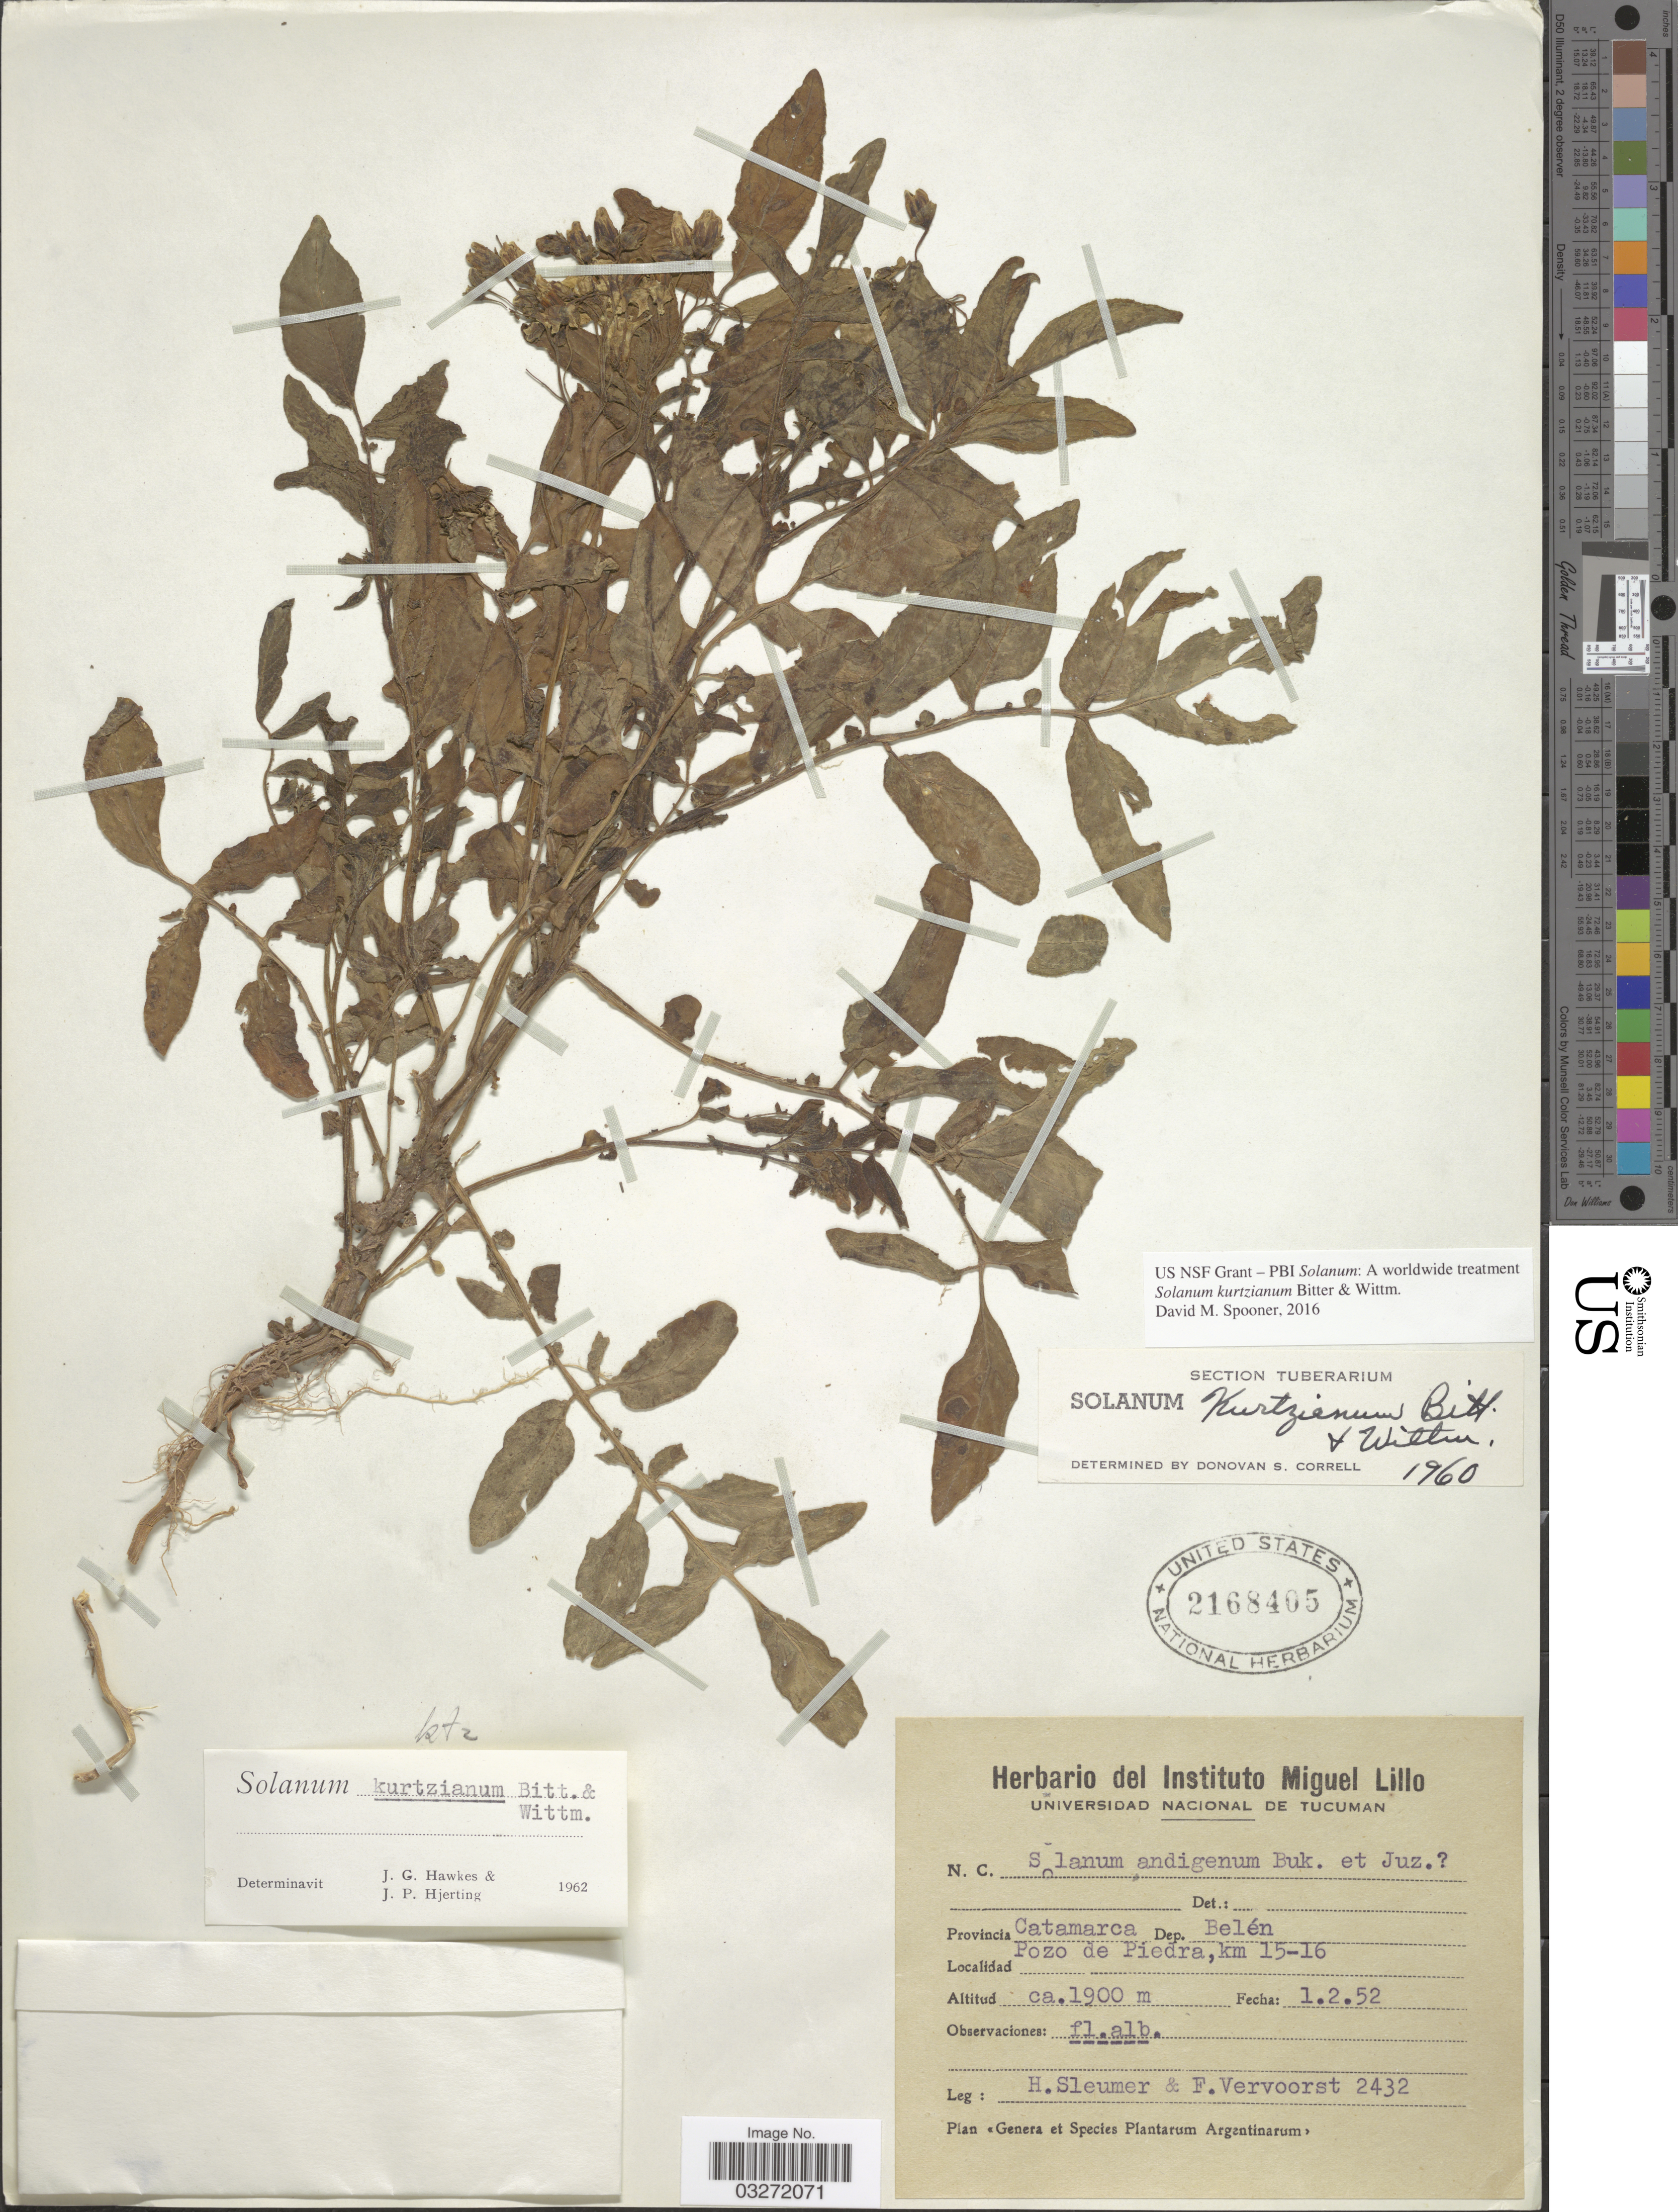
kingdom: Plantae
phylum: Tracheophyta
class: Magnoliopsida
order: Solanales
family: Solanaceae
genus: Solanum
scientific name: Solanum kurtzianum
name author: Bitter & Wittm.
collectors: H. O. Sleumer & F. Vervoorst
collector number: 2432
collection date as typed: Transcribed d/m/y: 1/2/52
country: Argentina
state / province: Catamarca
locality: Dep. Belén. Pozo de Piedra, km 15-16.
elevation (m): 1900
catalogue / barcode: US 2168405